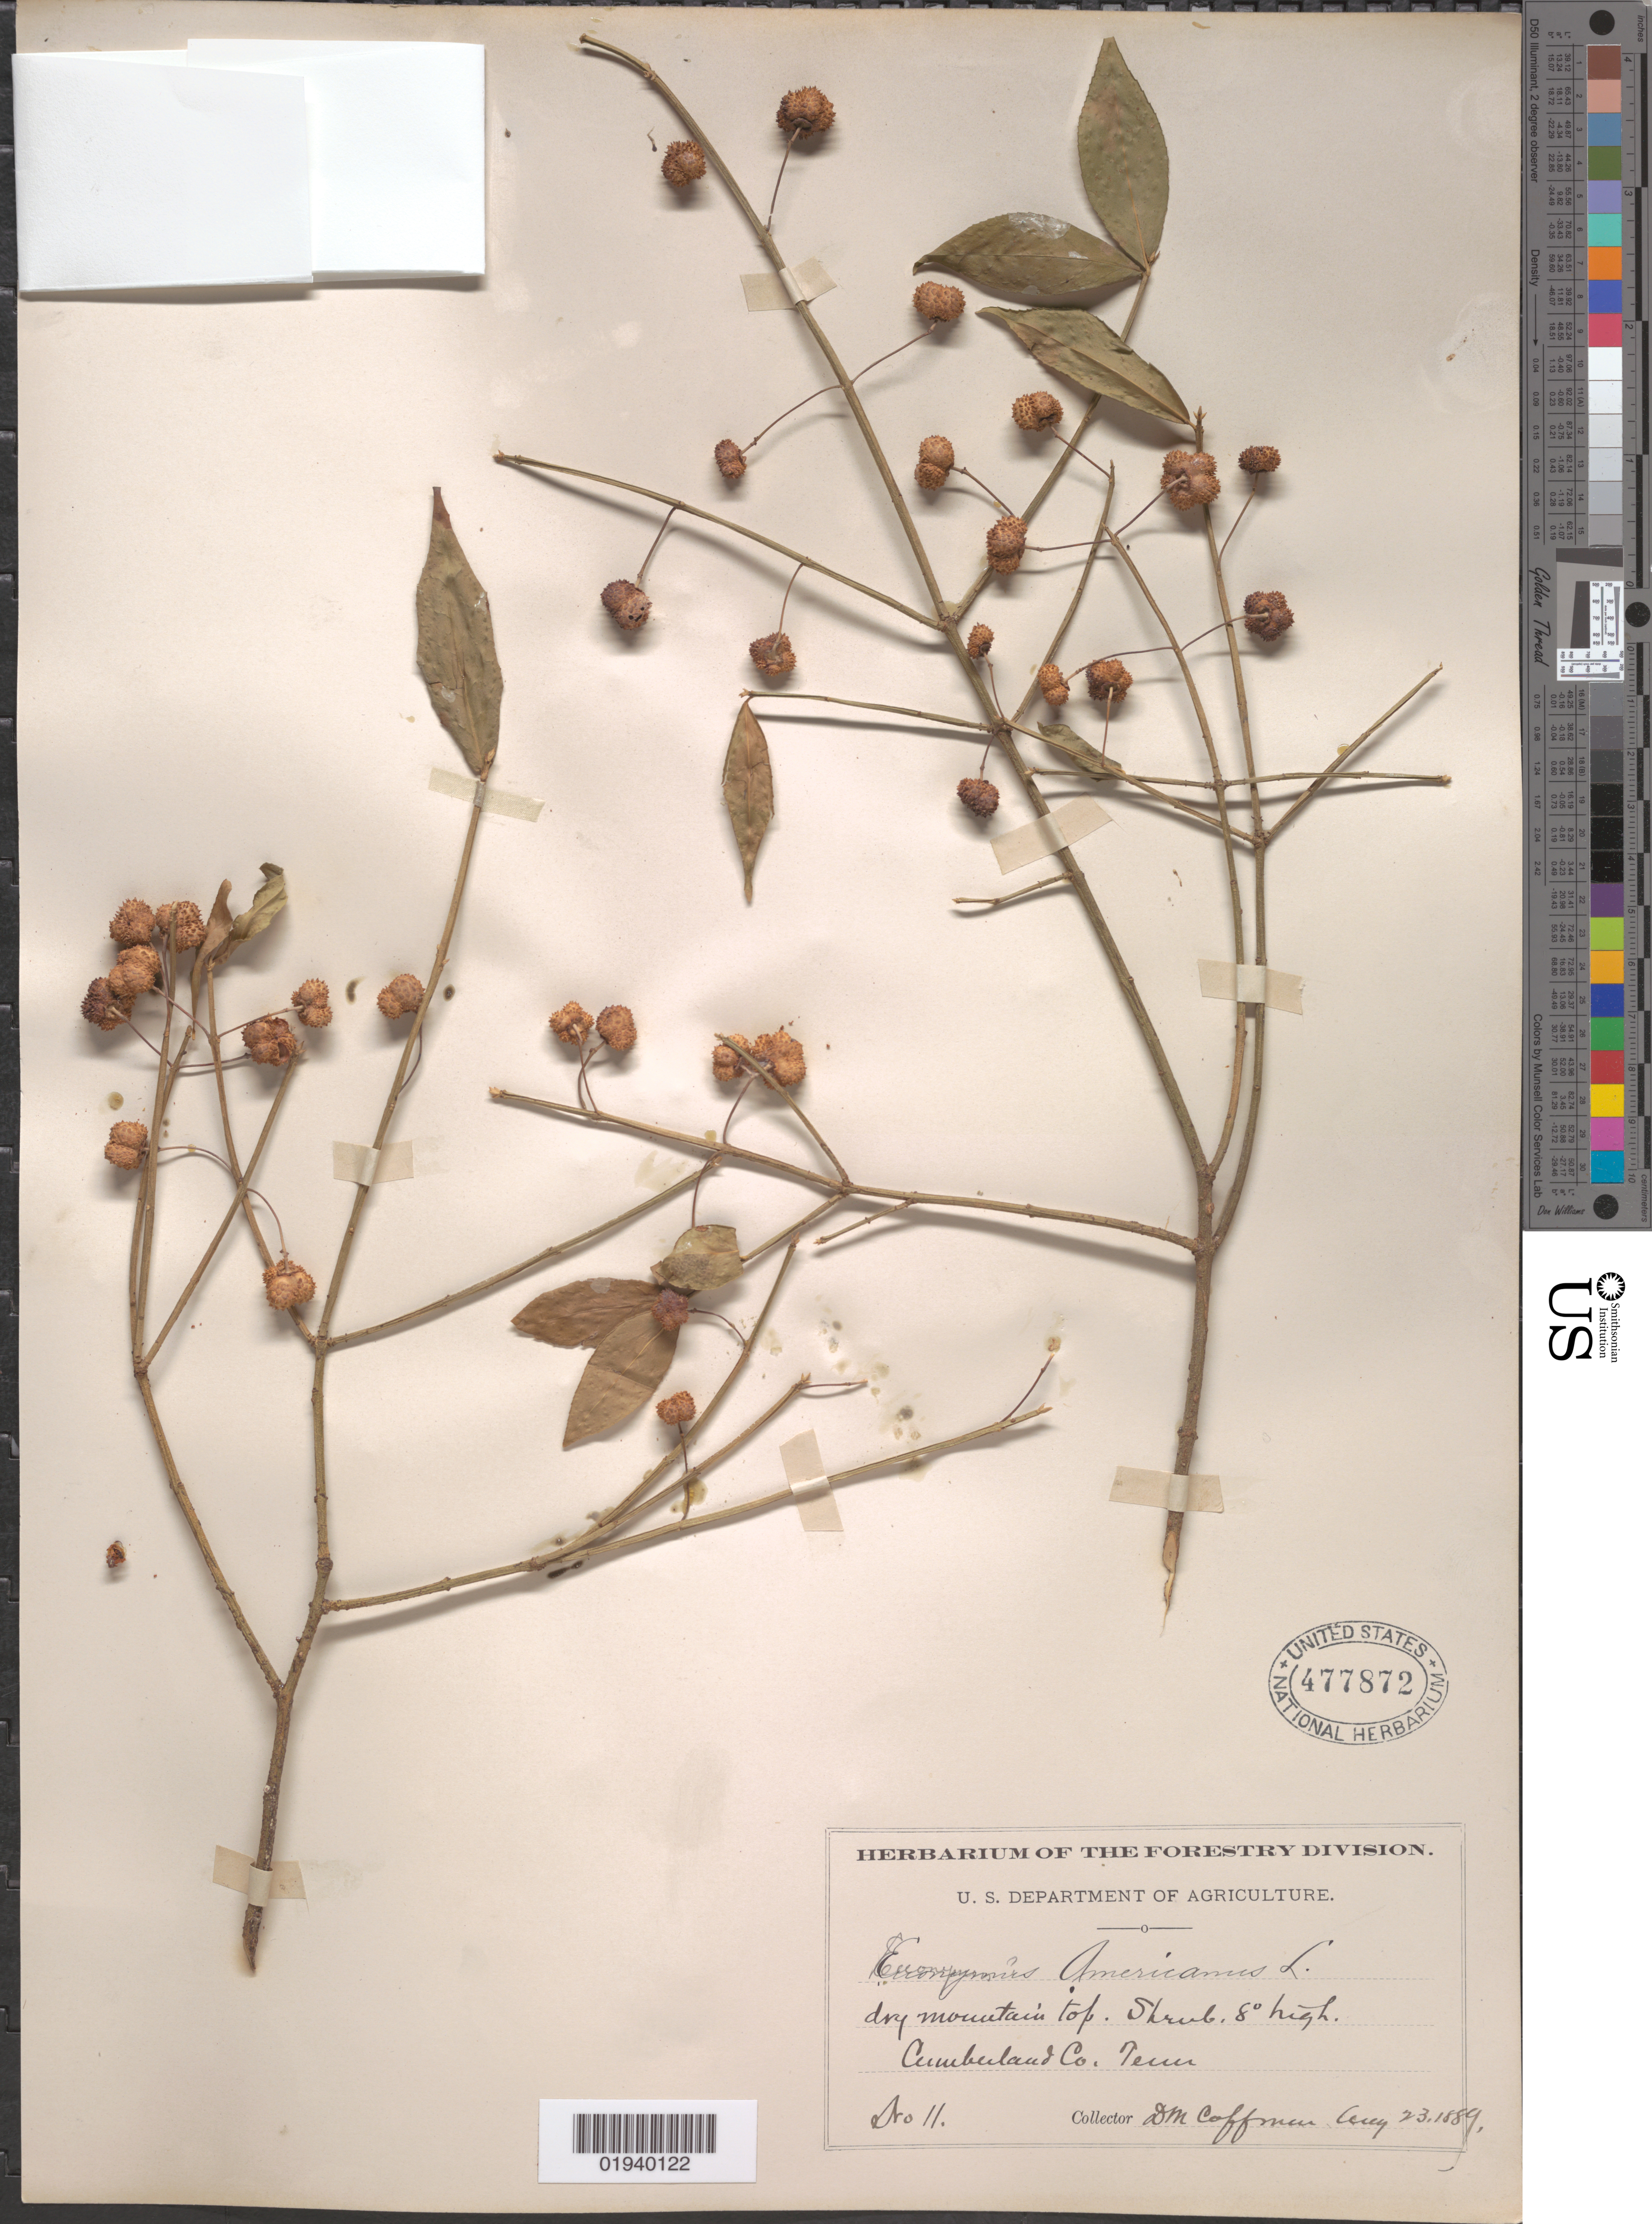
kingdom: Plantae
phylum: Tracheophyta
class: Magnoliopsida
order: Celastrales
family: Celastraceae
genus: Euonymus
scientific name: Euonymus americanus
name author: L.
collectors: D. M. Coffman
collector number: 11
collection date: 1889-08-23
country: United States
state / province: Tennessee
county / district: Cumberland Co.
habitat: Dry mountain top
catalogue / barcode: US 477872